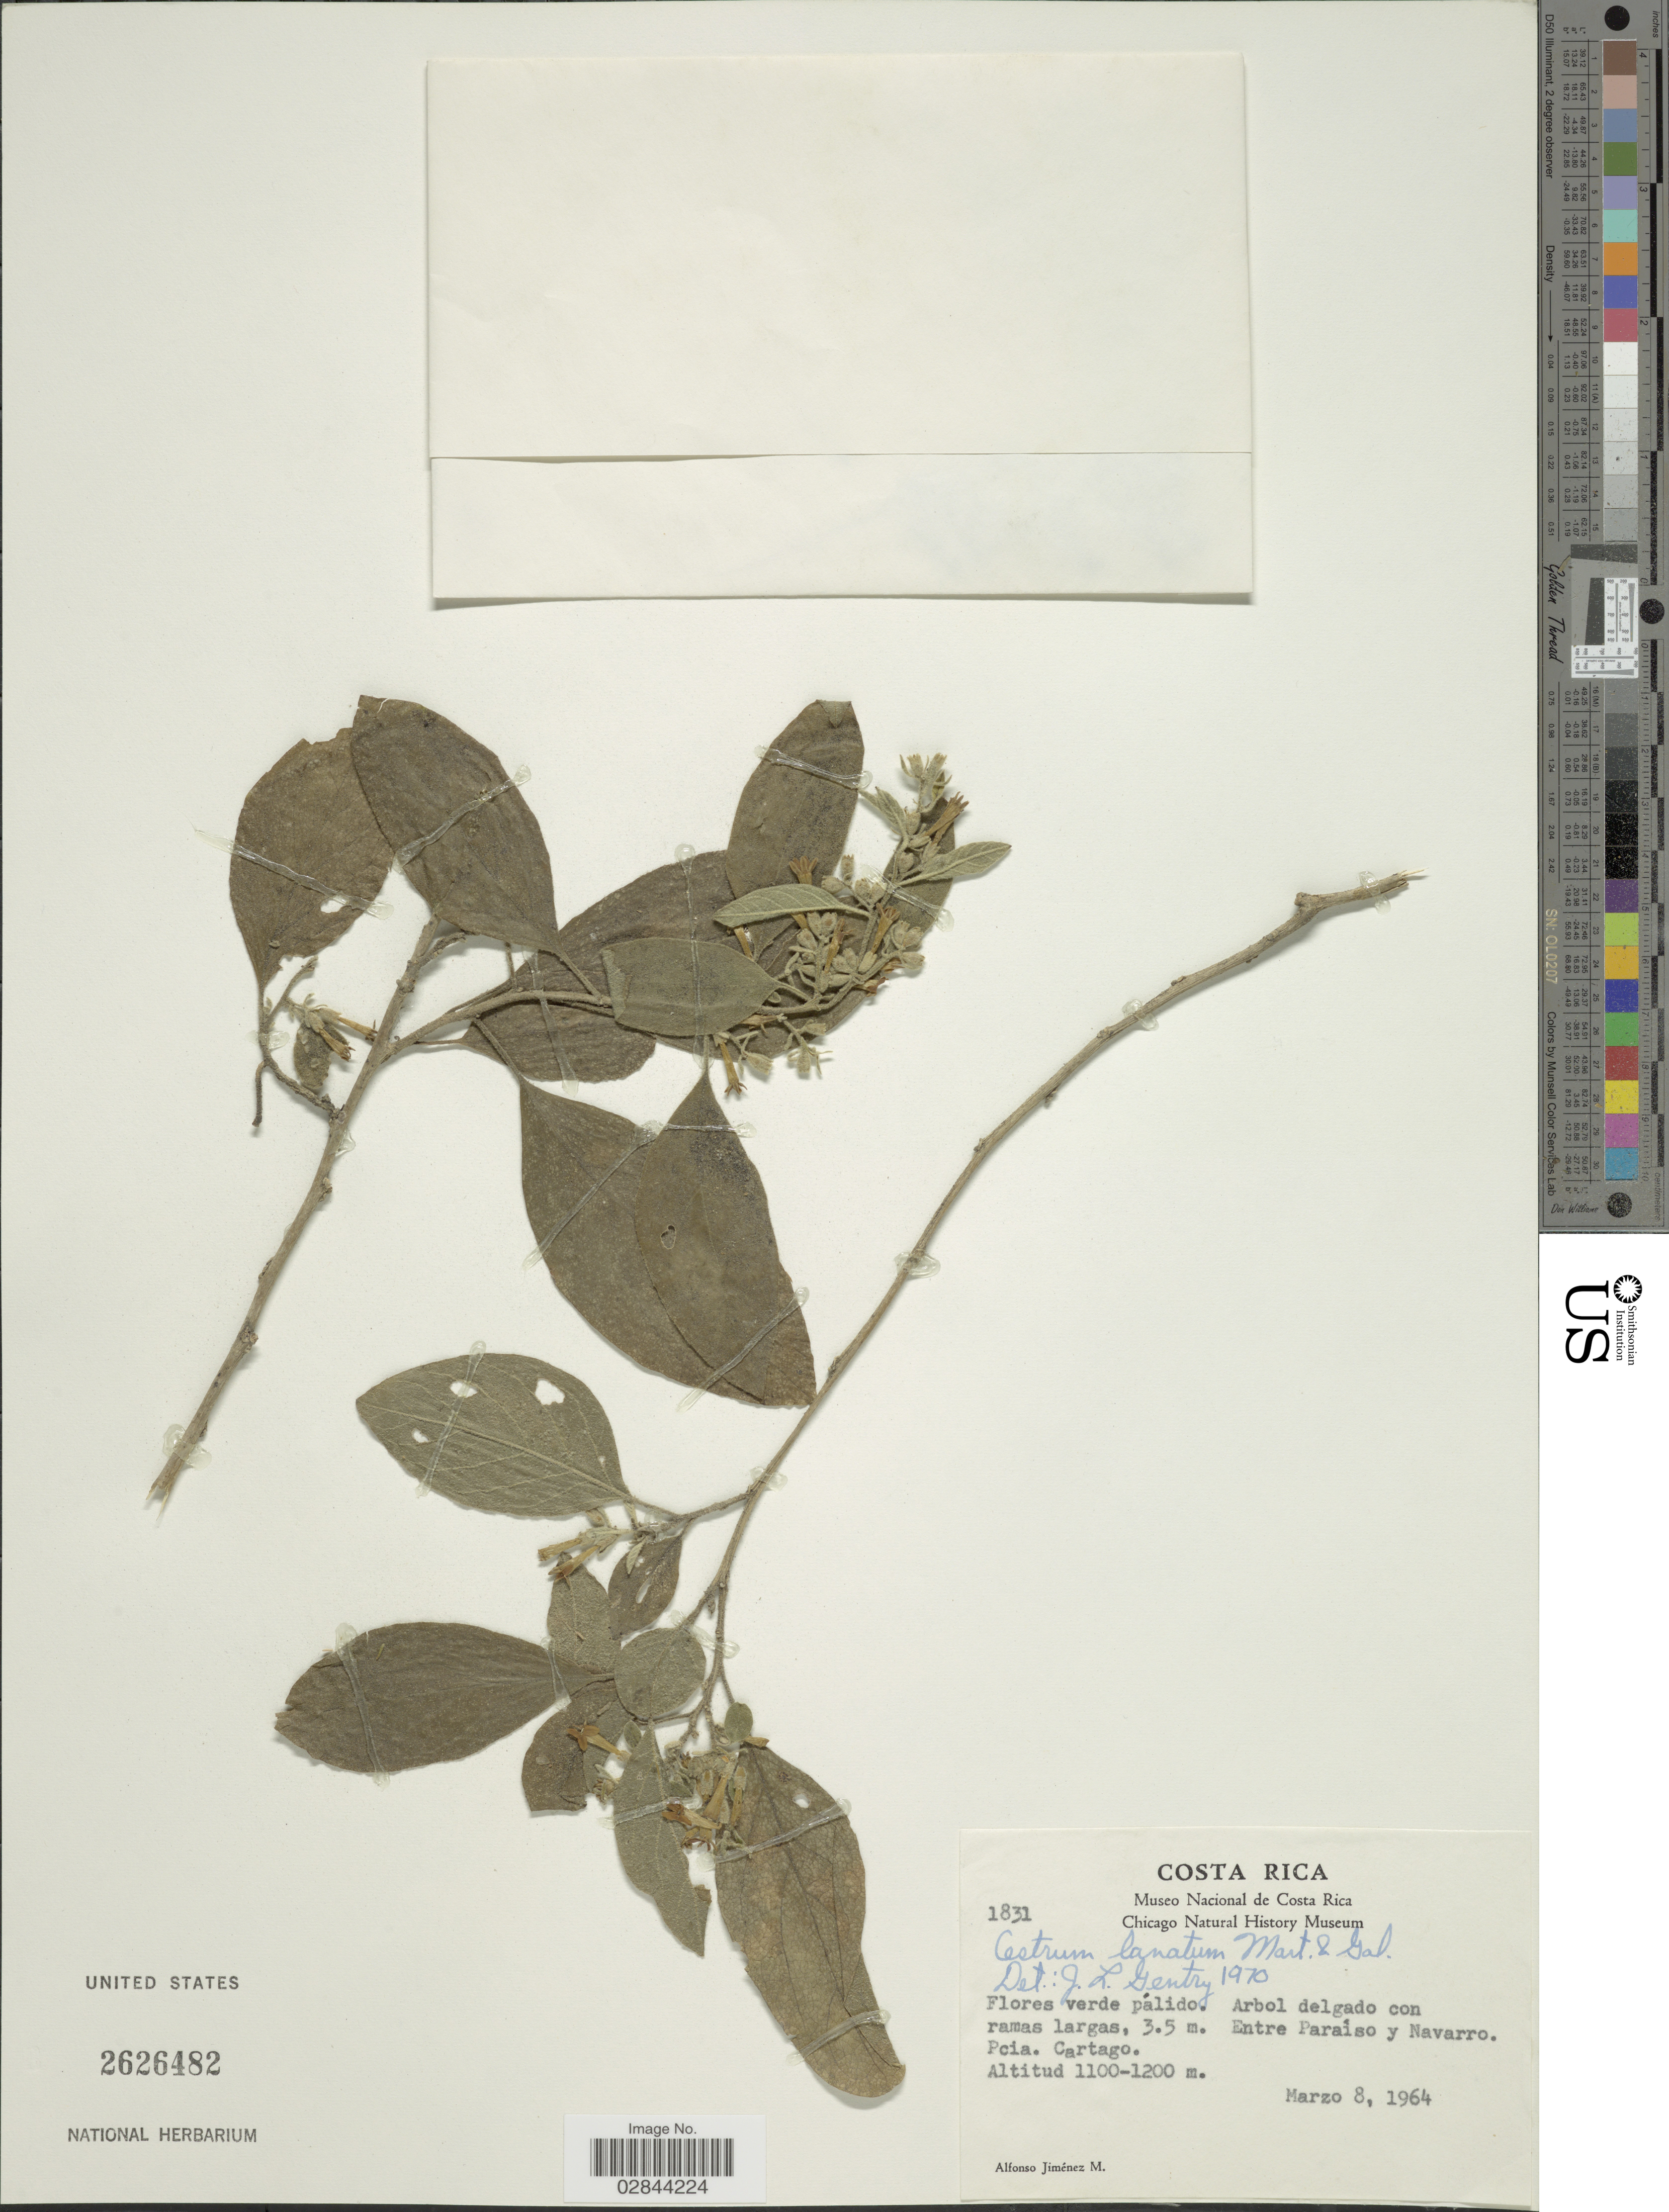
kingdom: Plantae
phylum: Tracheophyta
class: Magnoliopsida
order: Solanales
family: Solanaceae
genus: Cestrum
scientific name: Cestrum lanatum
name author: M. Martens & Galeotti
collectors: A. Jiménez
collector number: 1831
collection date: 1964-03-08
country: Costa Rica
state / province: Cartago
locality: Entre Paraiso y Navarro, Pcia. Cartago.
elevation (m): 1100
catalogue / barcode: US 2626482